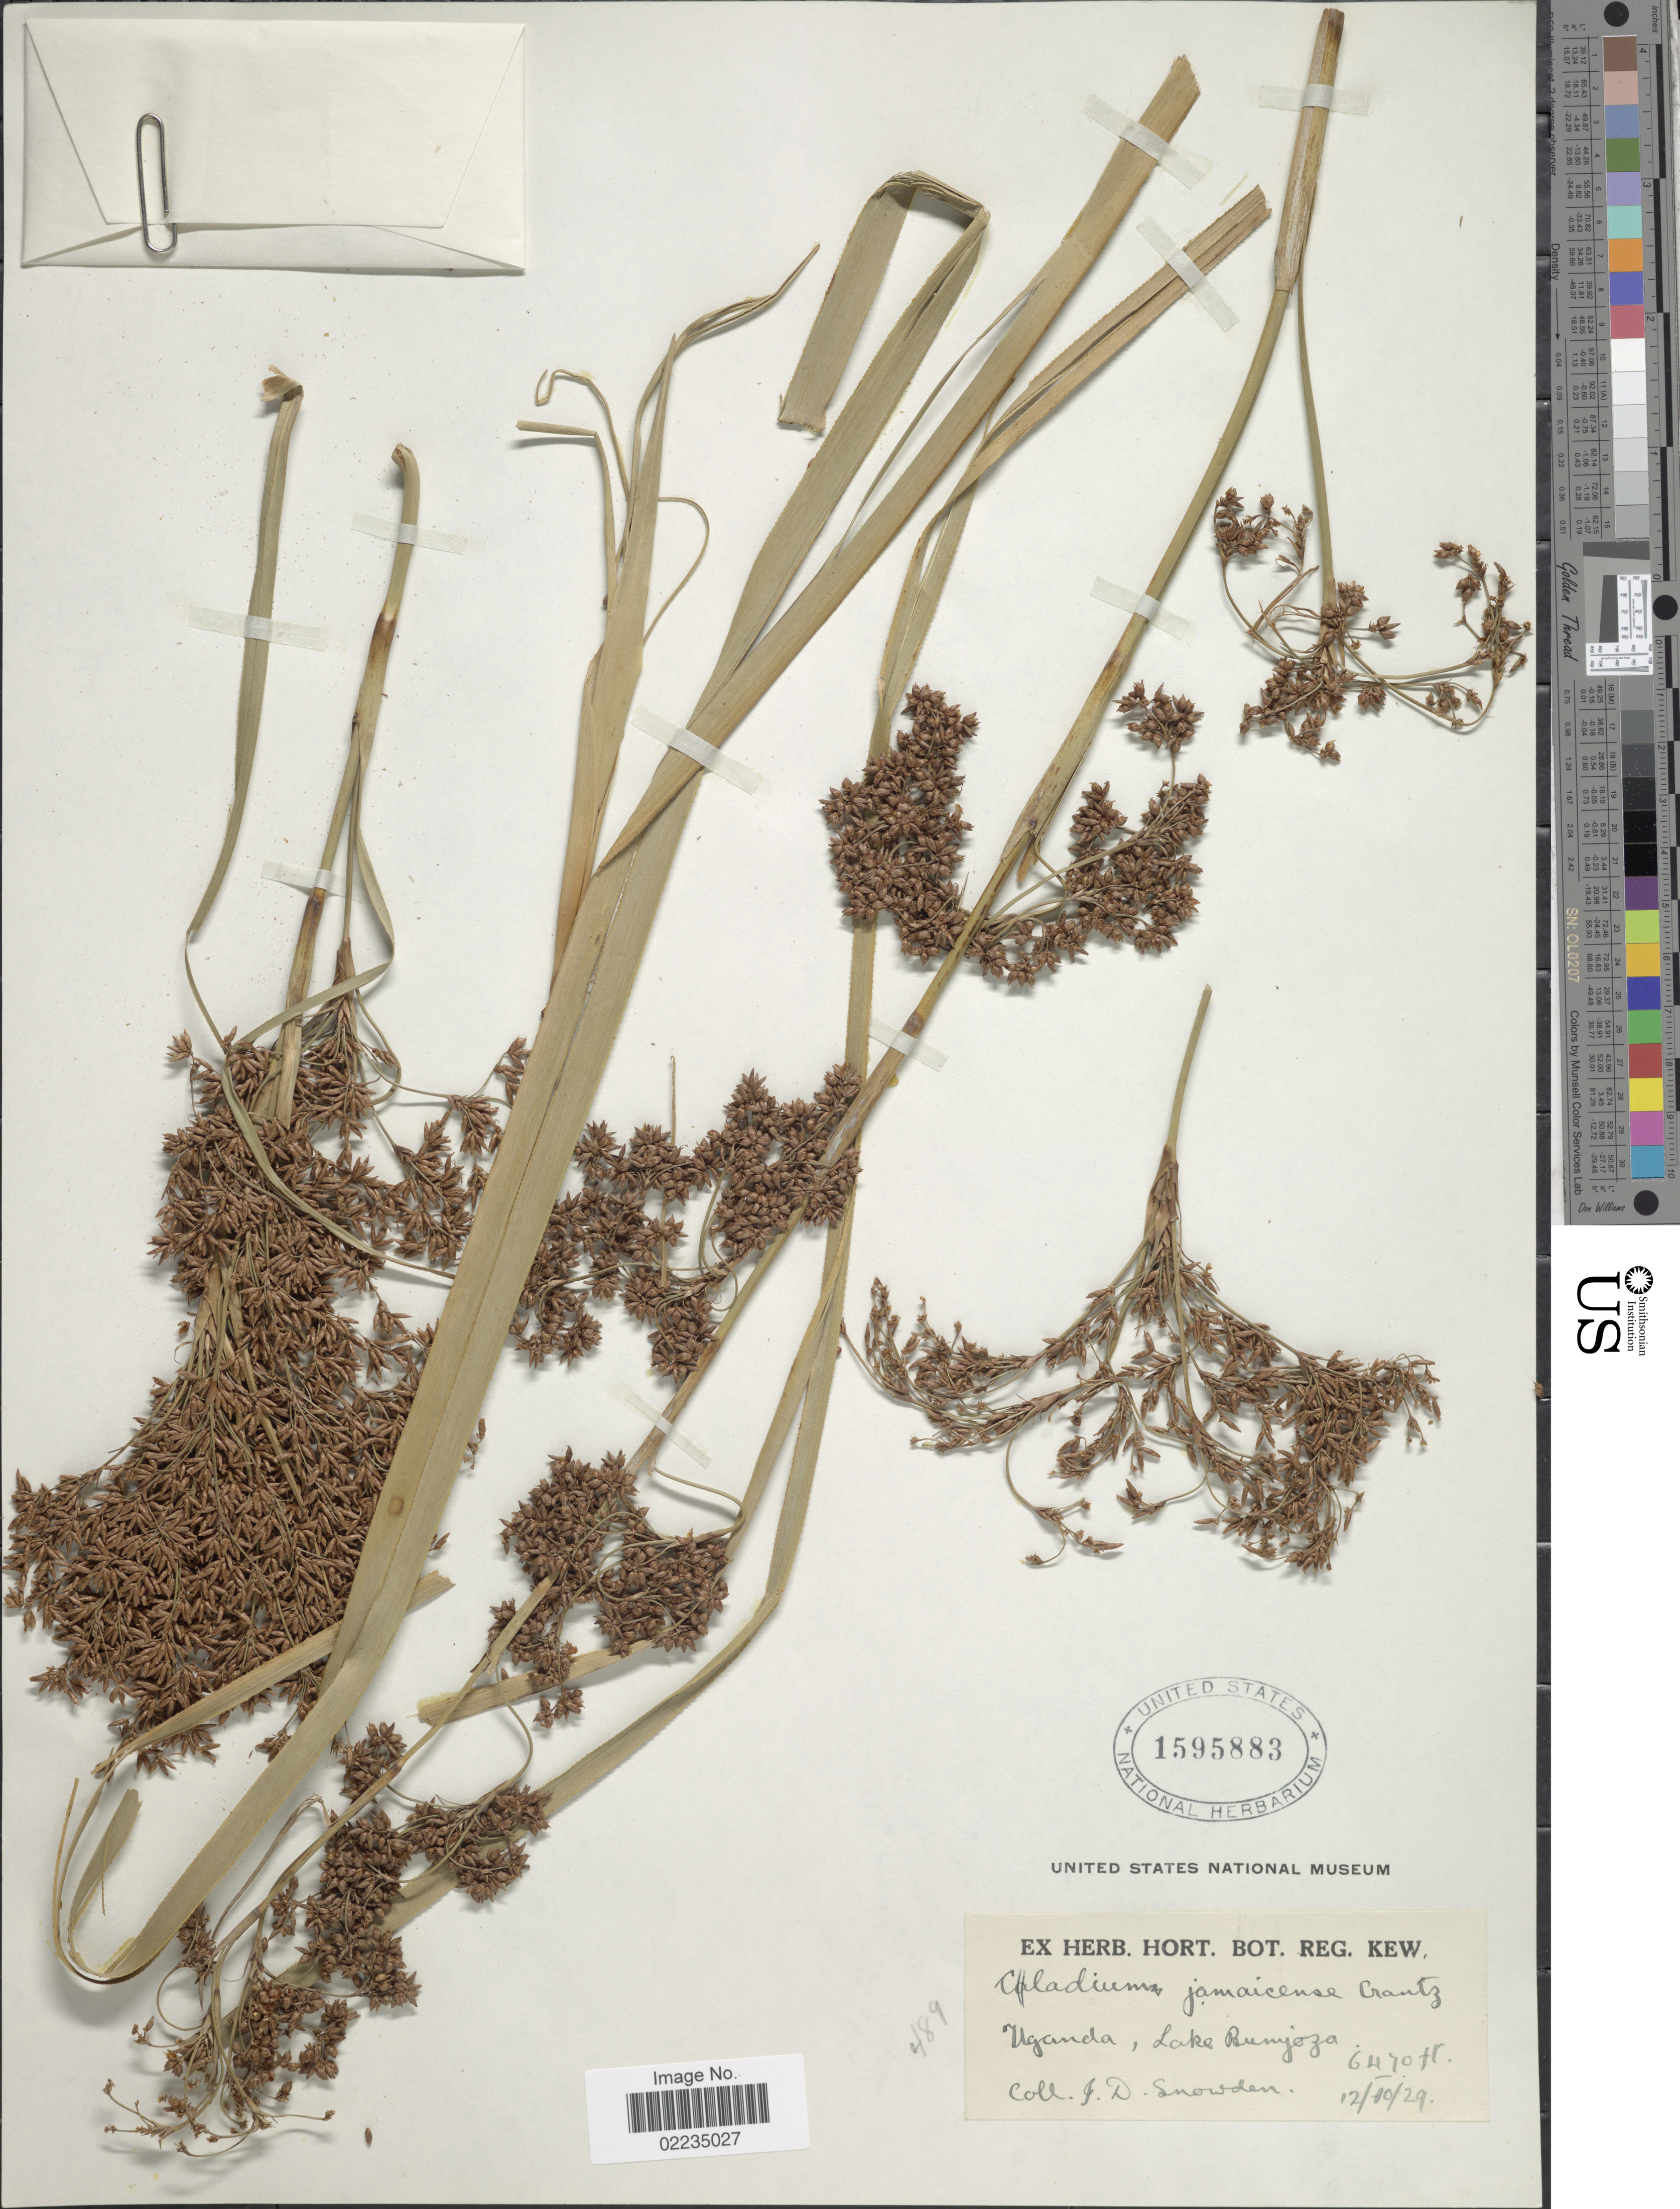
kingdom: Plantae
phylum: Tracheophyta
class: Liliopsida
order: Poales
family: Cyperaceae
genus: Cladium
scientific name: Cladium jamaicense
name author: Crantz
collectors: J. Snowden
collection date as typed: Transcribed d/m/y: 12/10/29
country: Uganda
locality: Uganda, Lake Runyoza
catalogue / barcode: US 1595883